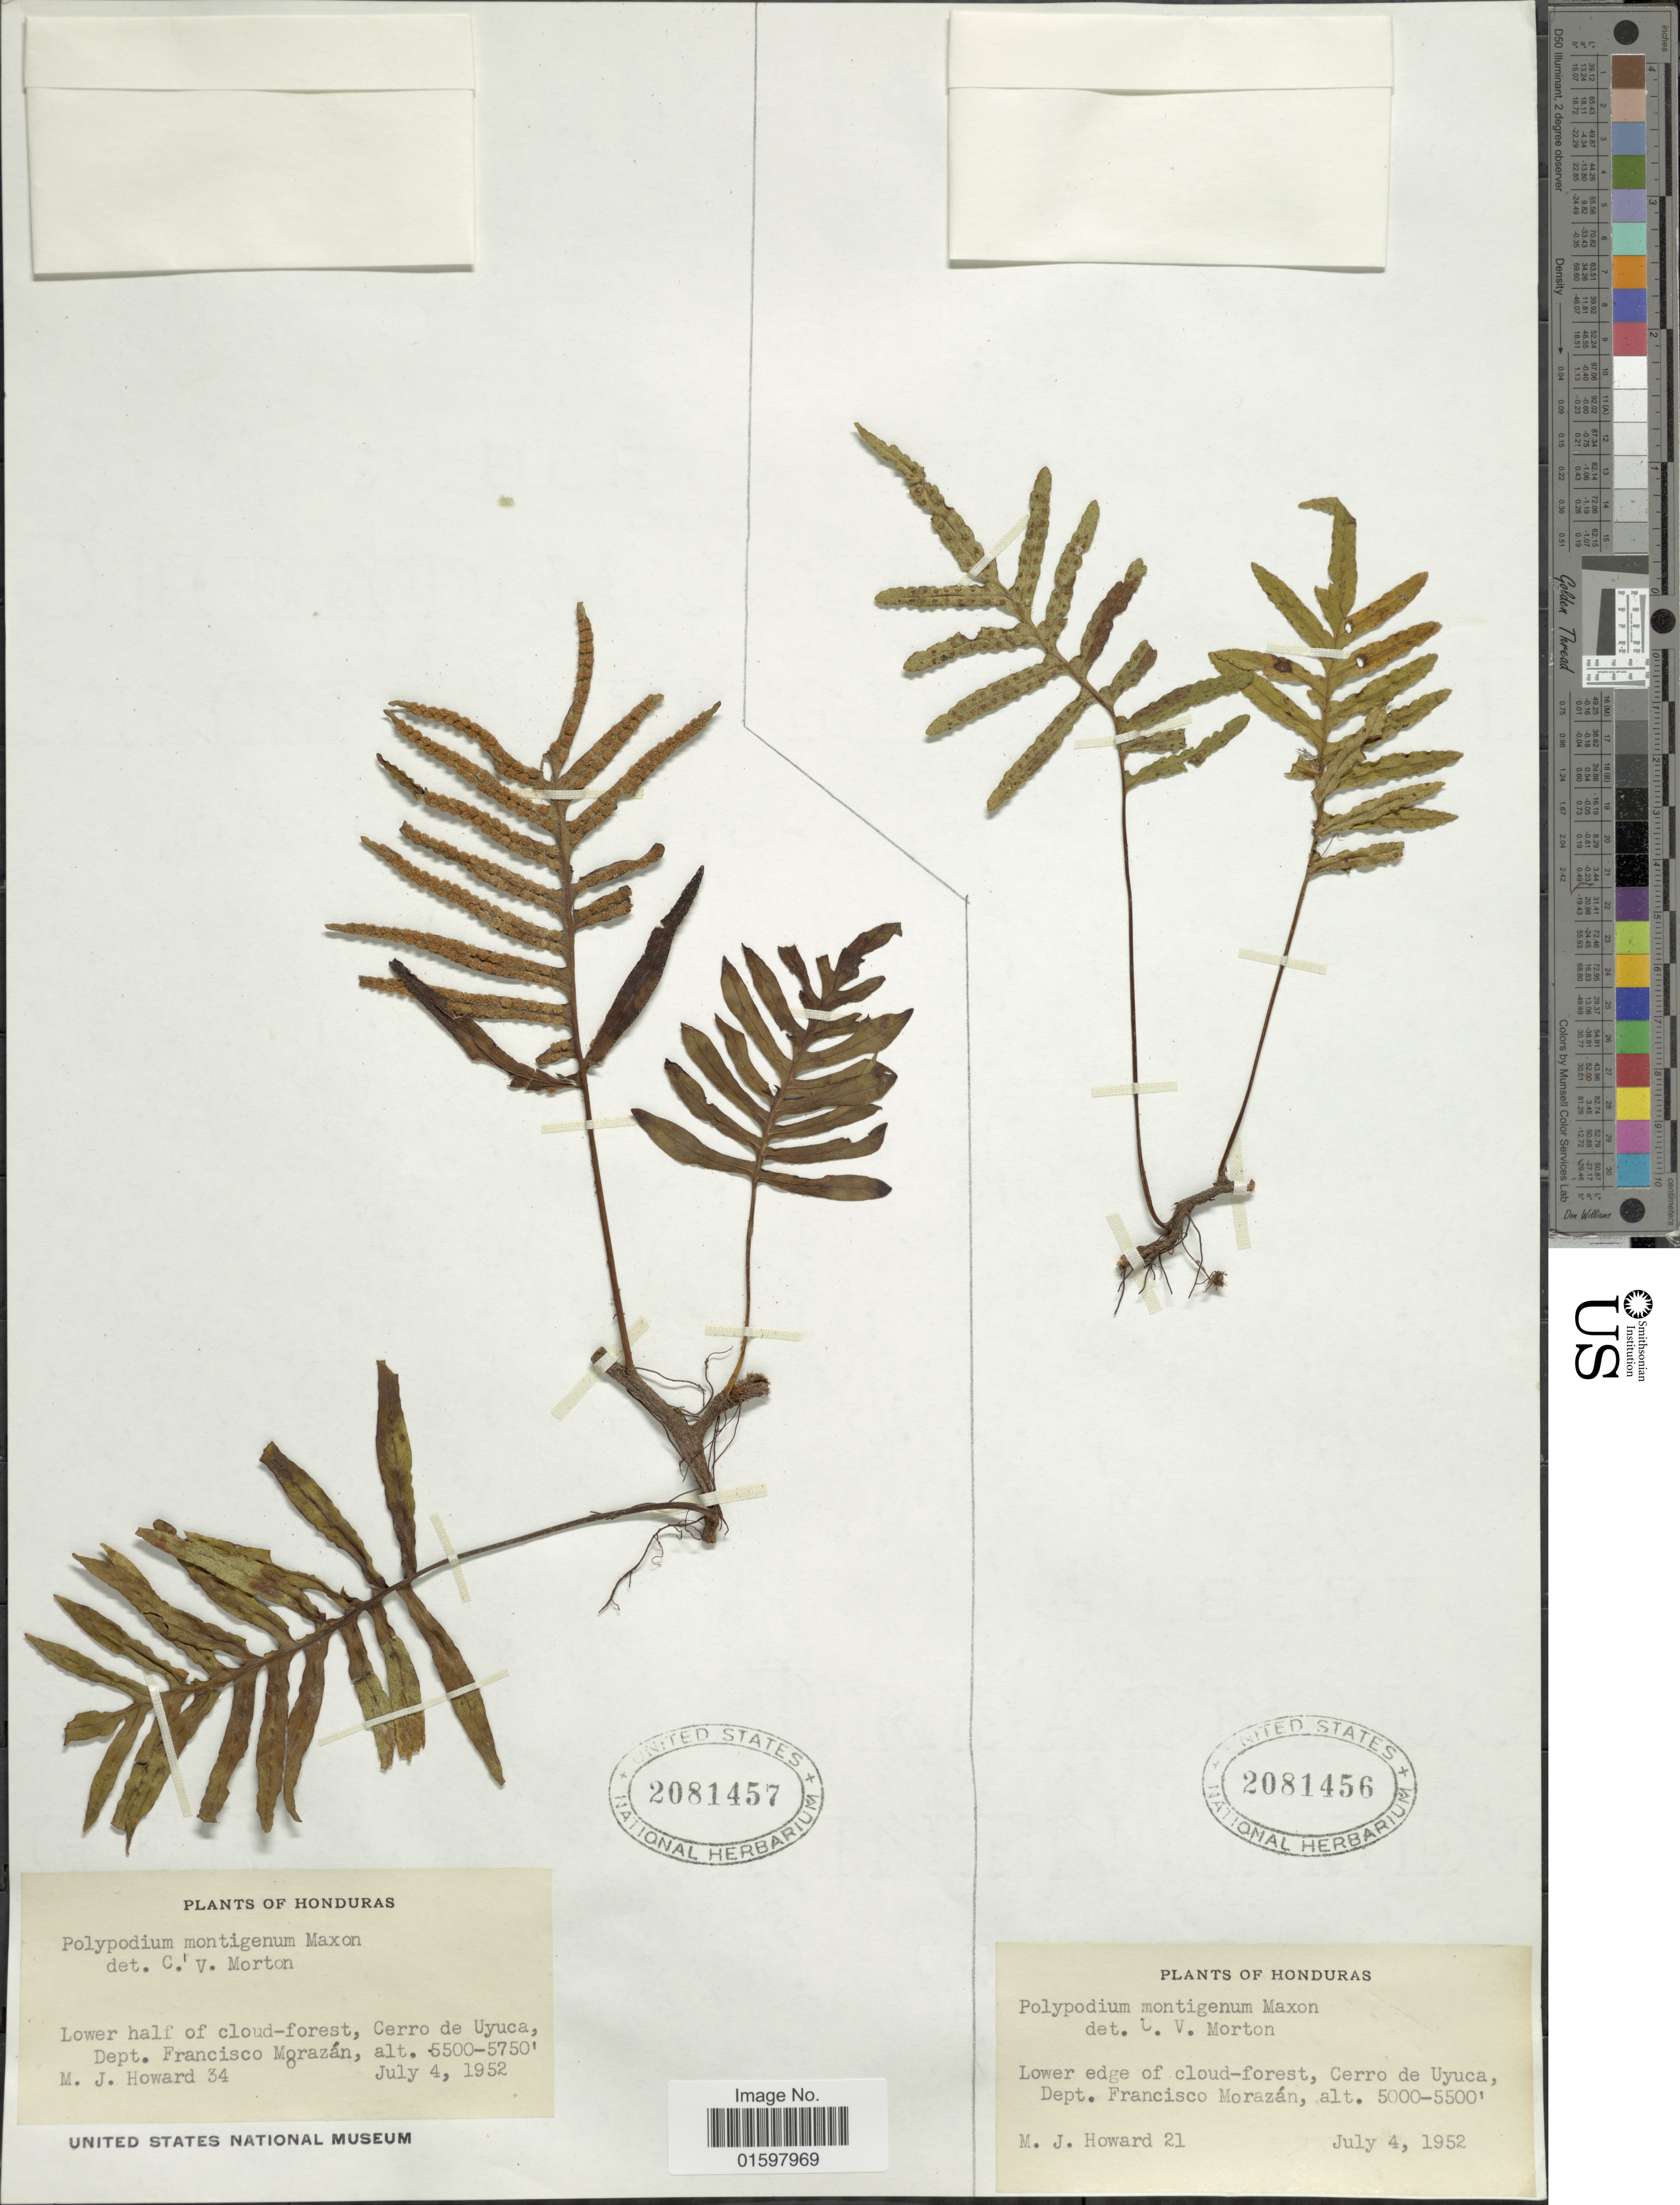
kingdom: Plantae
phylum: Tracheophyta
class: Polypodiopsida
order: Polypodiales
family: Polypodiaceae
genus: Pleopeltis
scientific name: Pleopeltis montigena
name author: (Maxon) A.R. Sm. & Tejero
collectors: M. Howard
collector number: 34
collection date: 1952-07-04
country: Honduras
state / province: Fco. Morazán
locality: Cerro de Uyuca, Dept. Francisco Morazán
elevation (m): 1676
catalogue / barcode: US 2081457